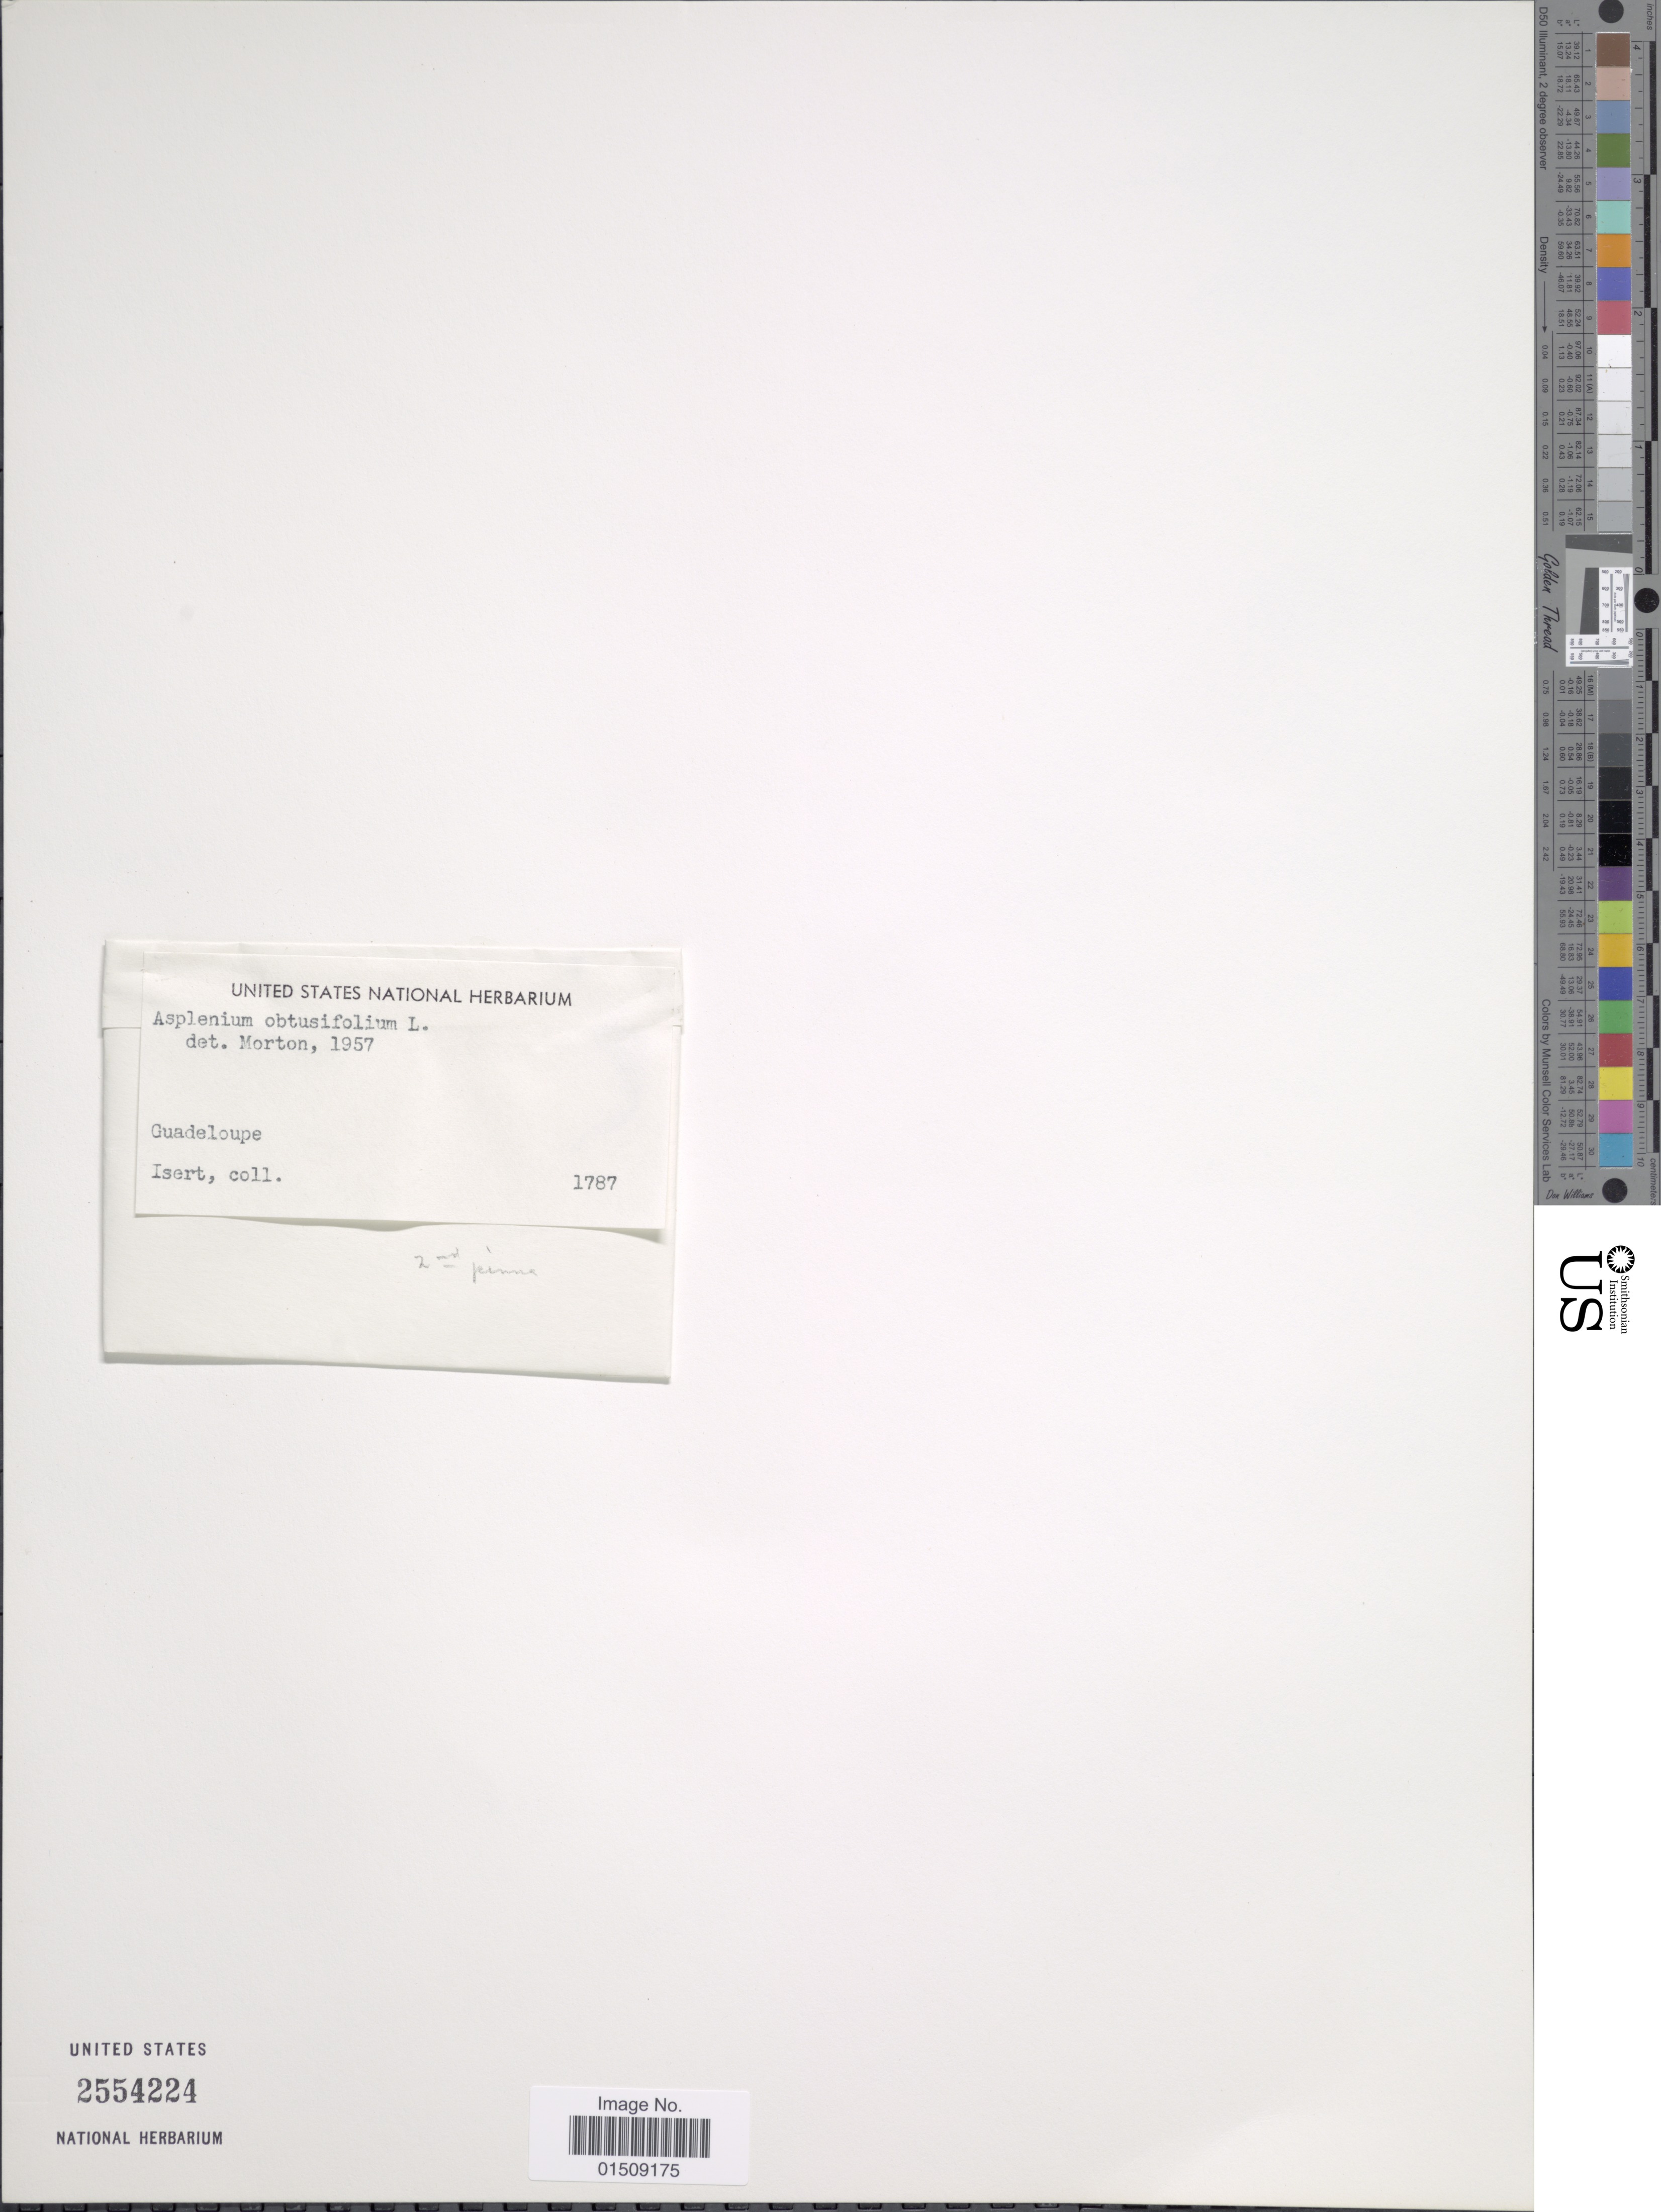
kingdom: Plantae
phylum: Tracheophyta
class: Polypodiopsida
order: Polypodiales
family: Aspleniaceae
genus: Asplenium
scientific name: Asplenium obtusifolium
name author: L.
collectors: P. Isert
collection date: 1787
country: Guadeloupe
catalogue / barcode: US 2554224